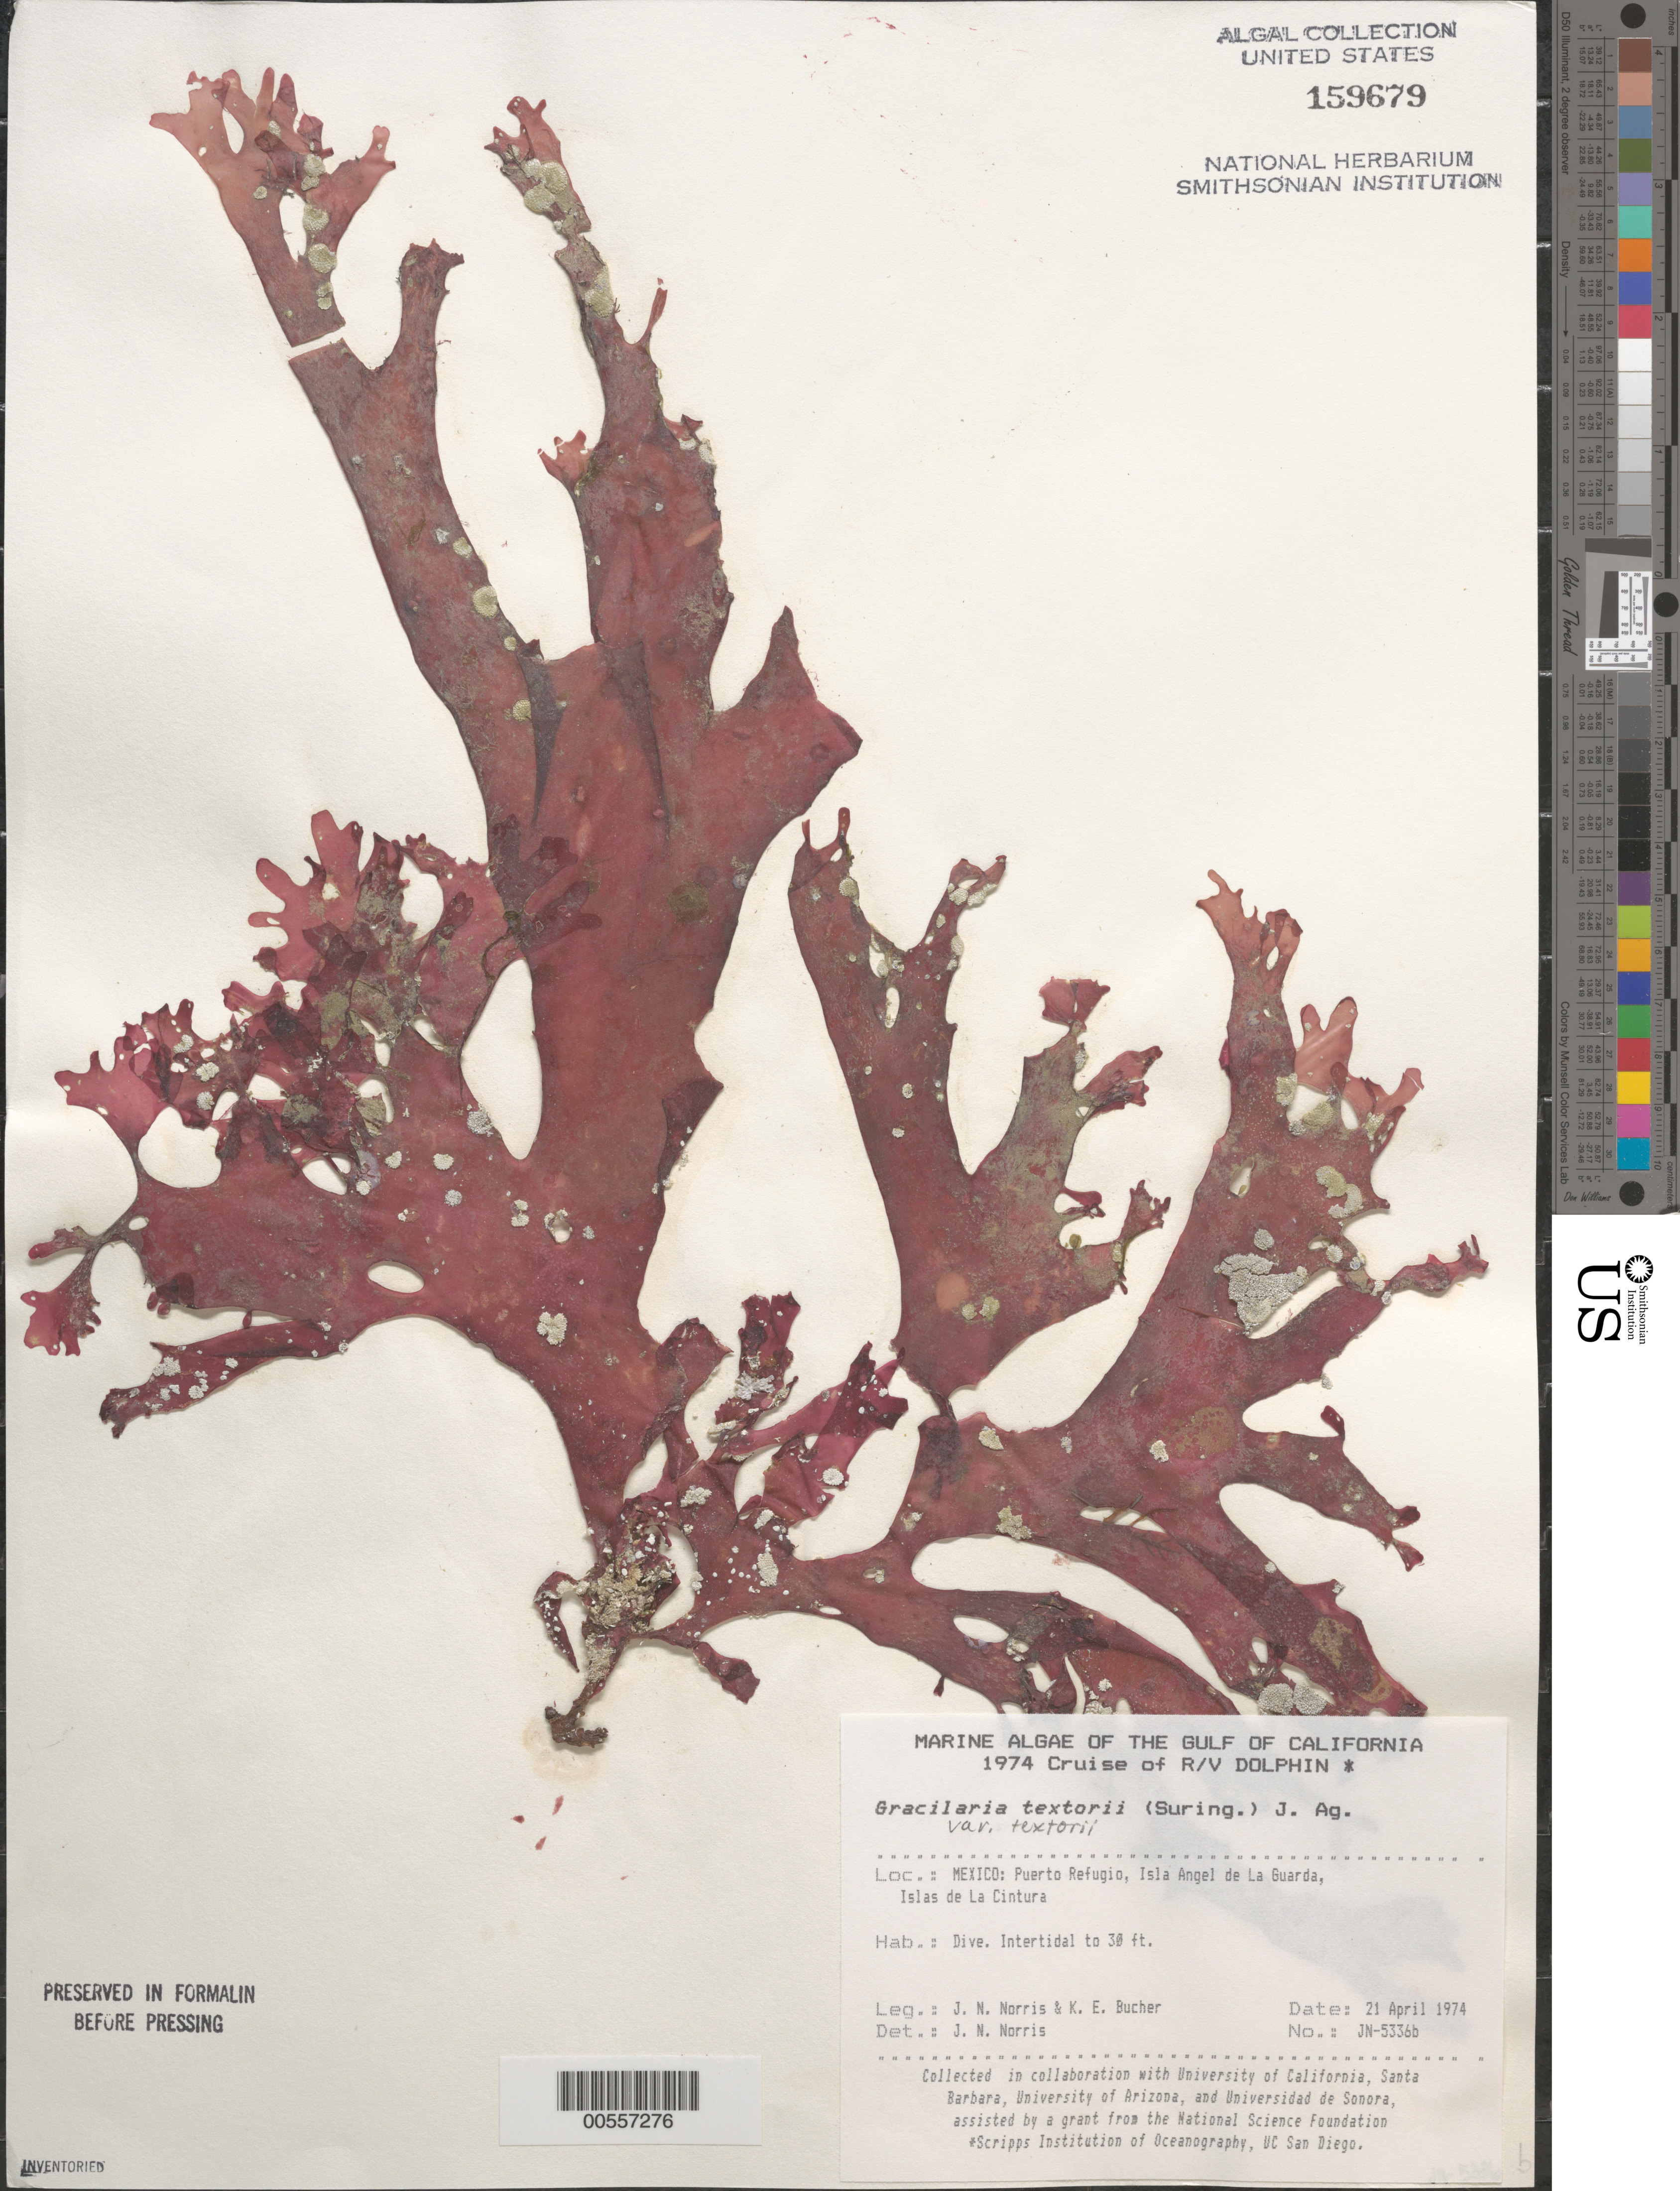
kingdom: Plantae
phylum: Rhodophyta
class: Florideophyceae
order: Gracilariales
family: Gracilariaceae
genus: Gracilaria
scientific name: Gracilaria textorii var. textorii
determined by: Norris, James N.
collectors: J. N. Norris & K. E. Bucher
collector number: JN-5336b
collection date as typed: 21 Apr 1974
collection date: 1974-04-21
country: Mexico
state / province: Baja California Norte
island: Isla Angel de la Guarda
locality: Puerto Refugio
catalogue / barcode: US 159679